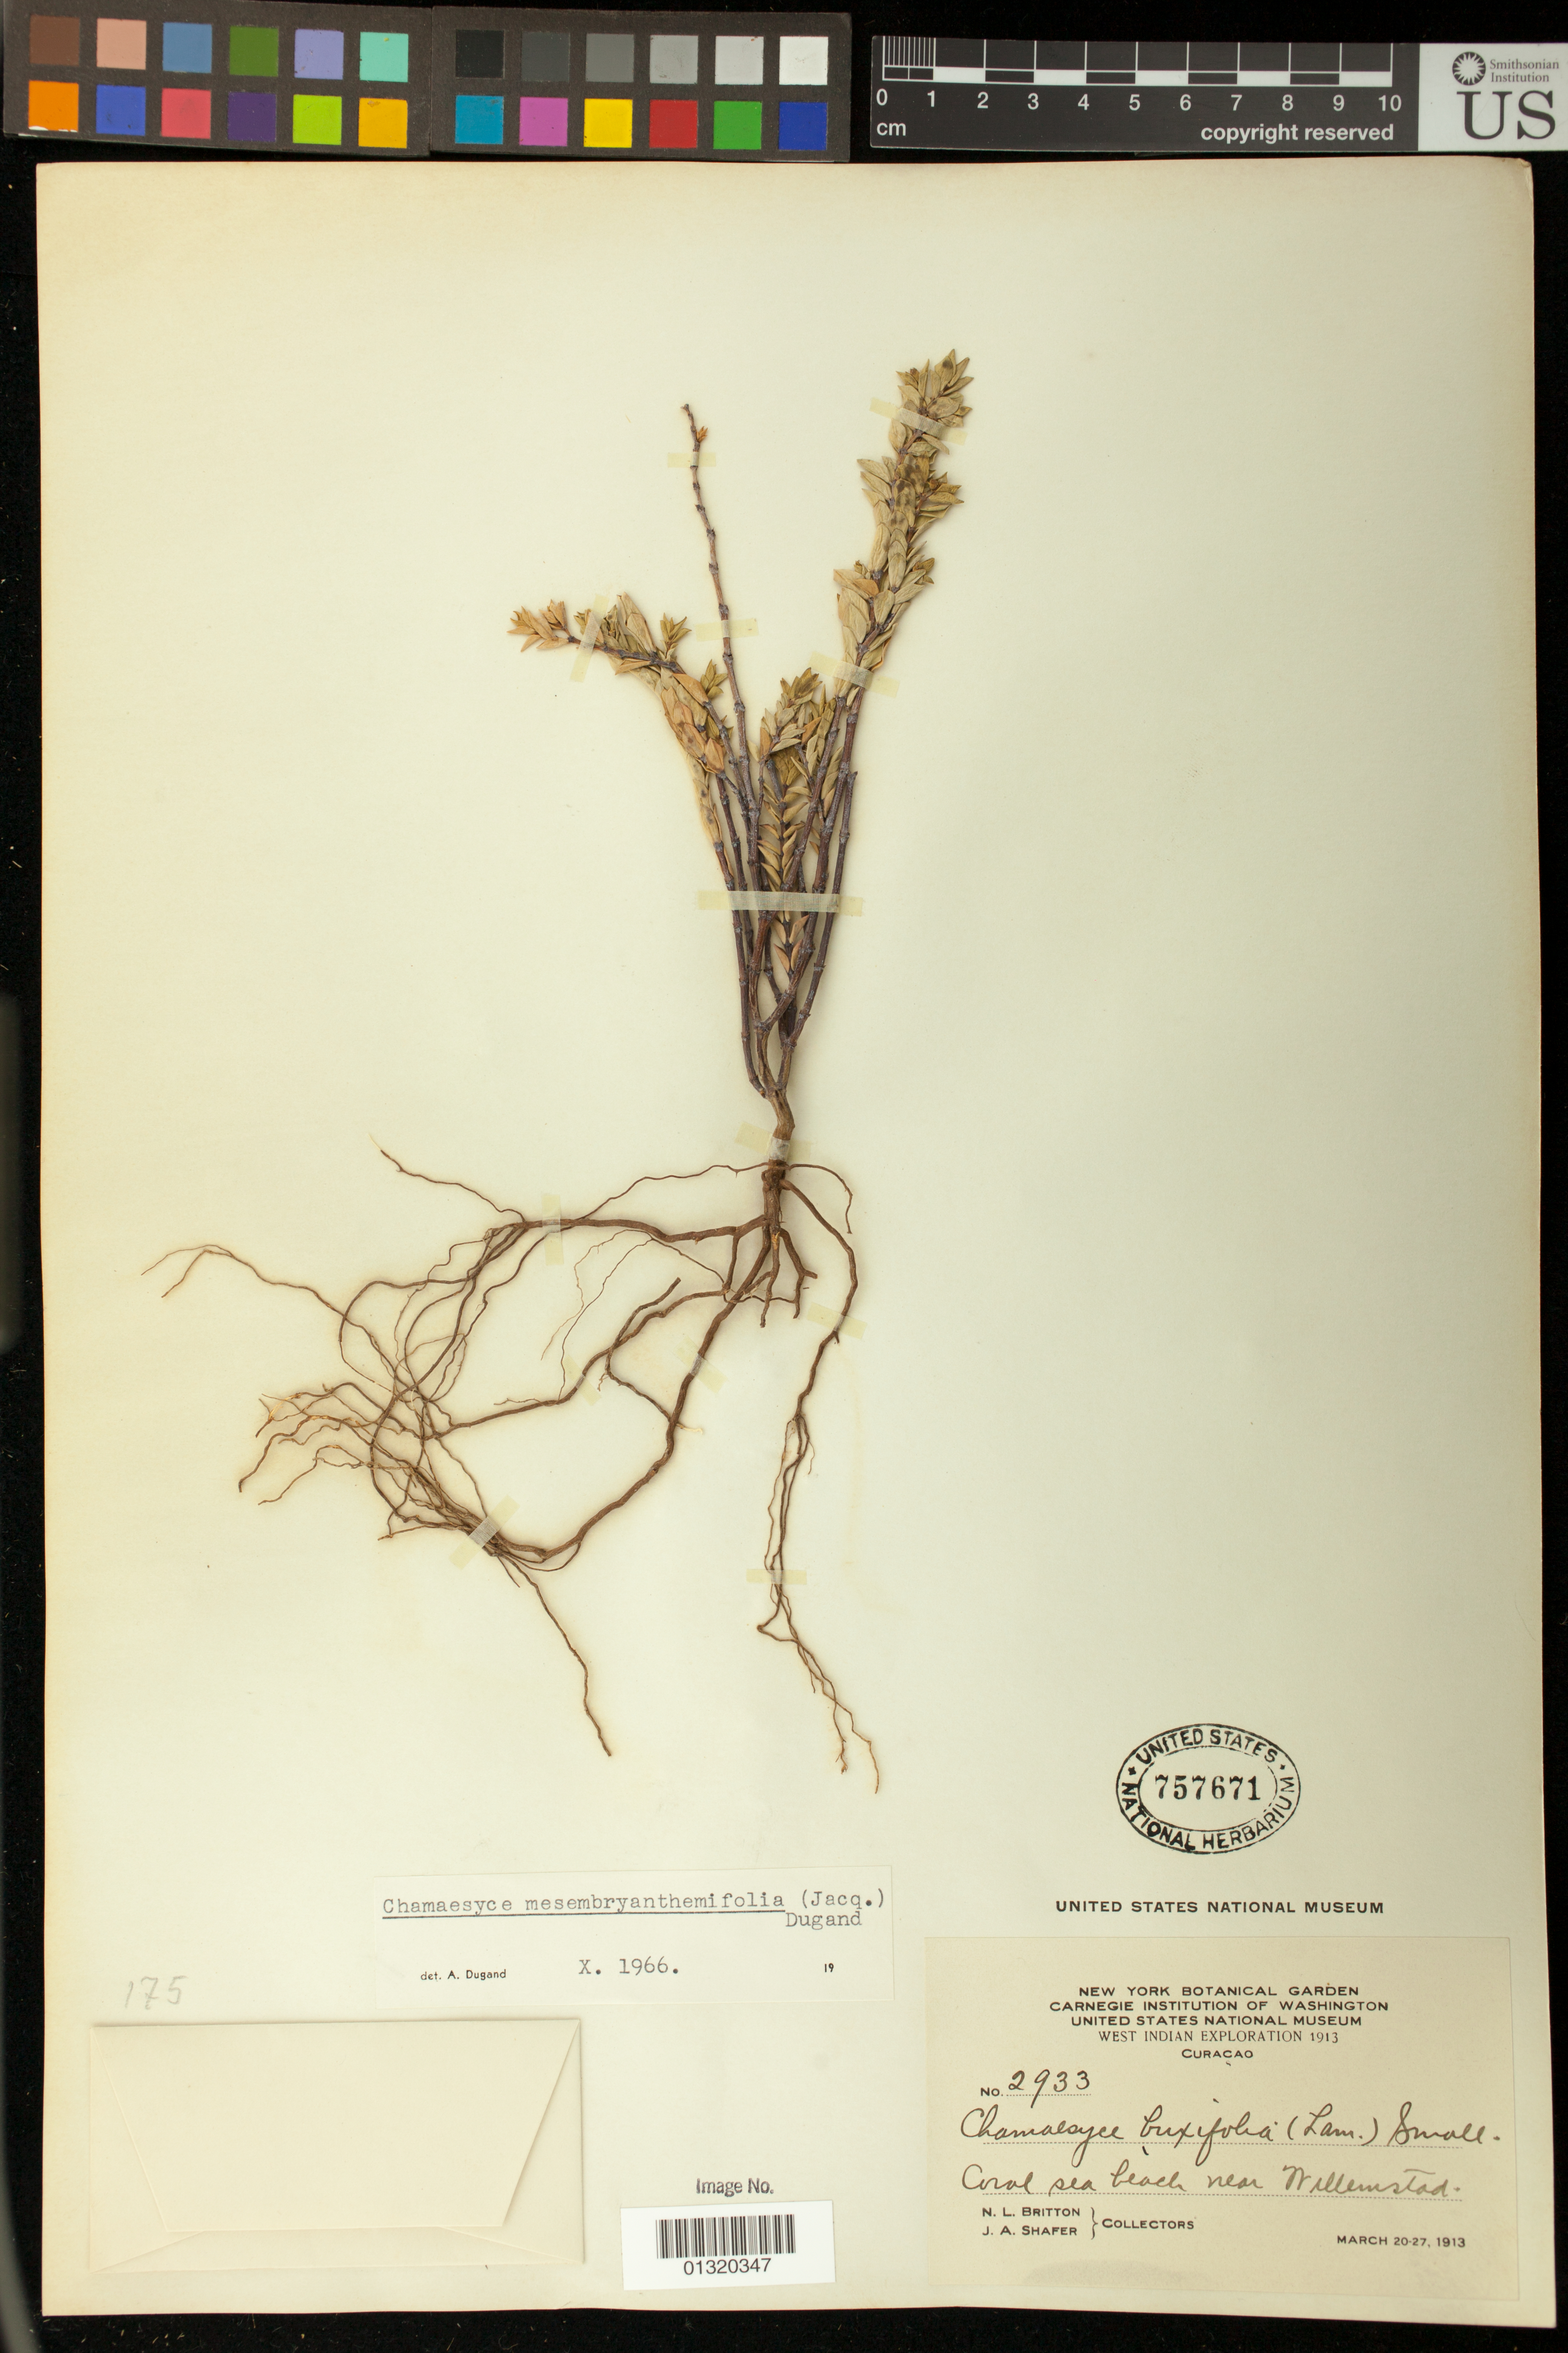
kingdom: Plantae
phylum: Tracheophyta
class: Magnoliopsida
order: Malpighiales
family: Euphorbiaceae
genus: Euphorbia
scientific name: Euphorbia mesembryanthemifolia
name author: Jacq.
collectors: N. Britton & J. A. Shafer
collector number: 2933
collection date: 1913-03-20/1913-03-27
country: Curaçao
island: Curaçao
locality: beach near Willemstad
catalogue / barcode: US 757671